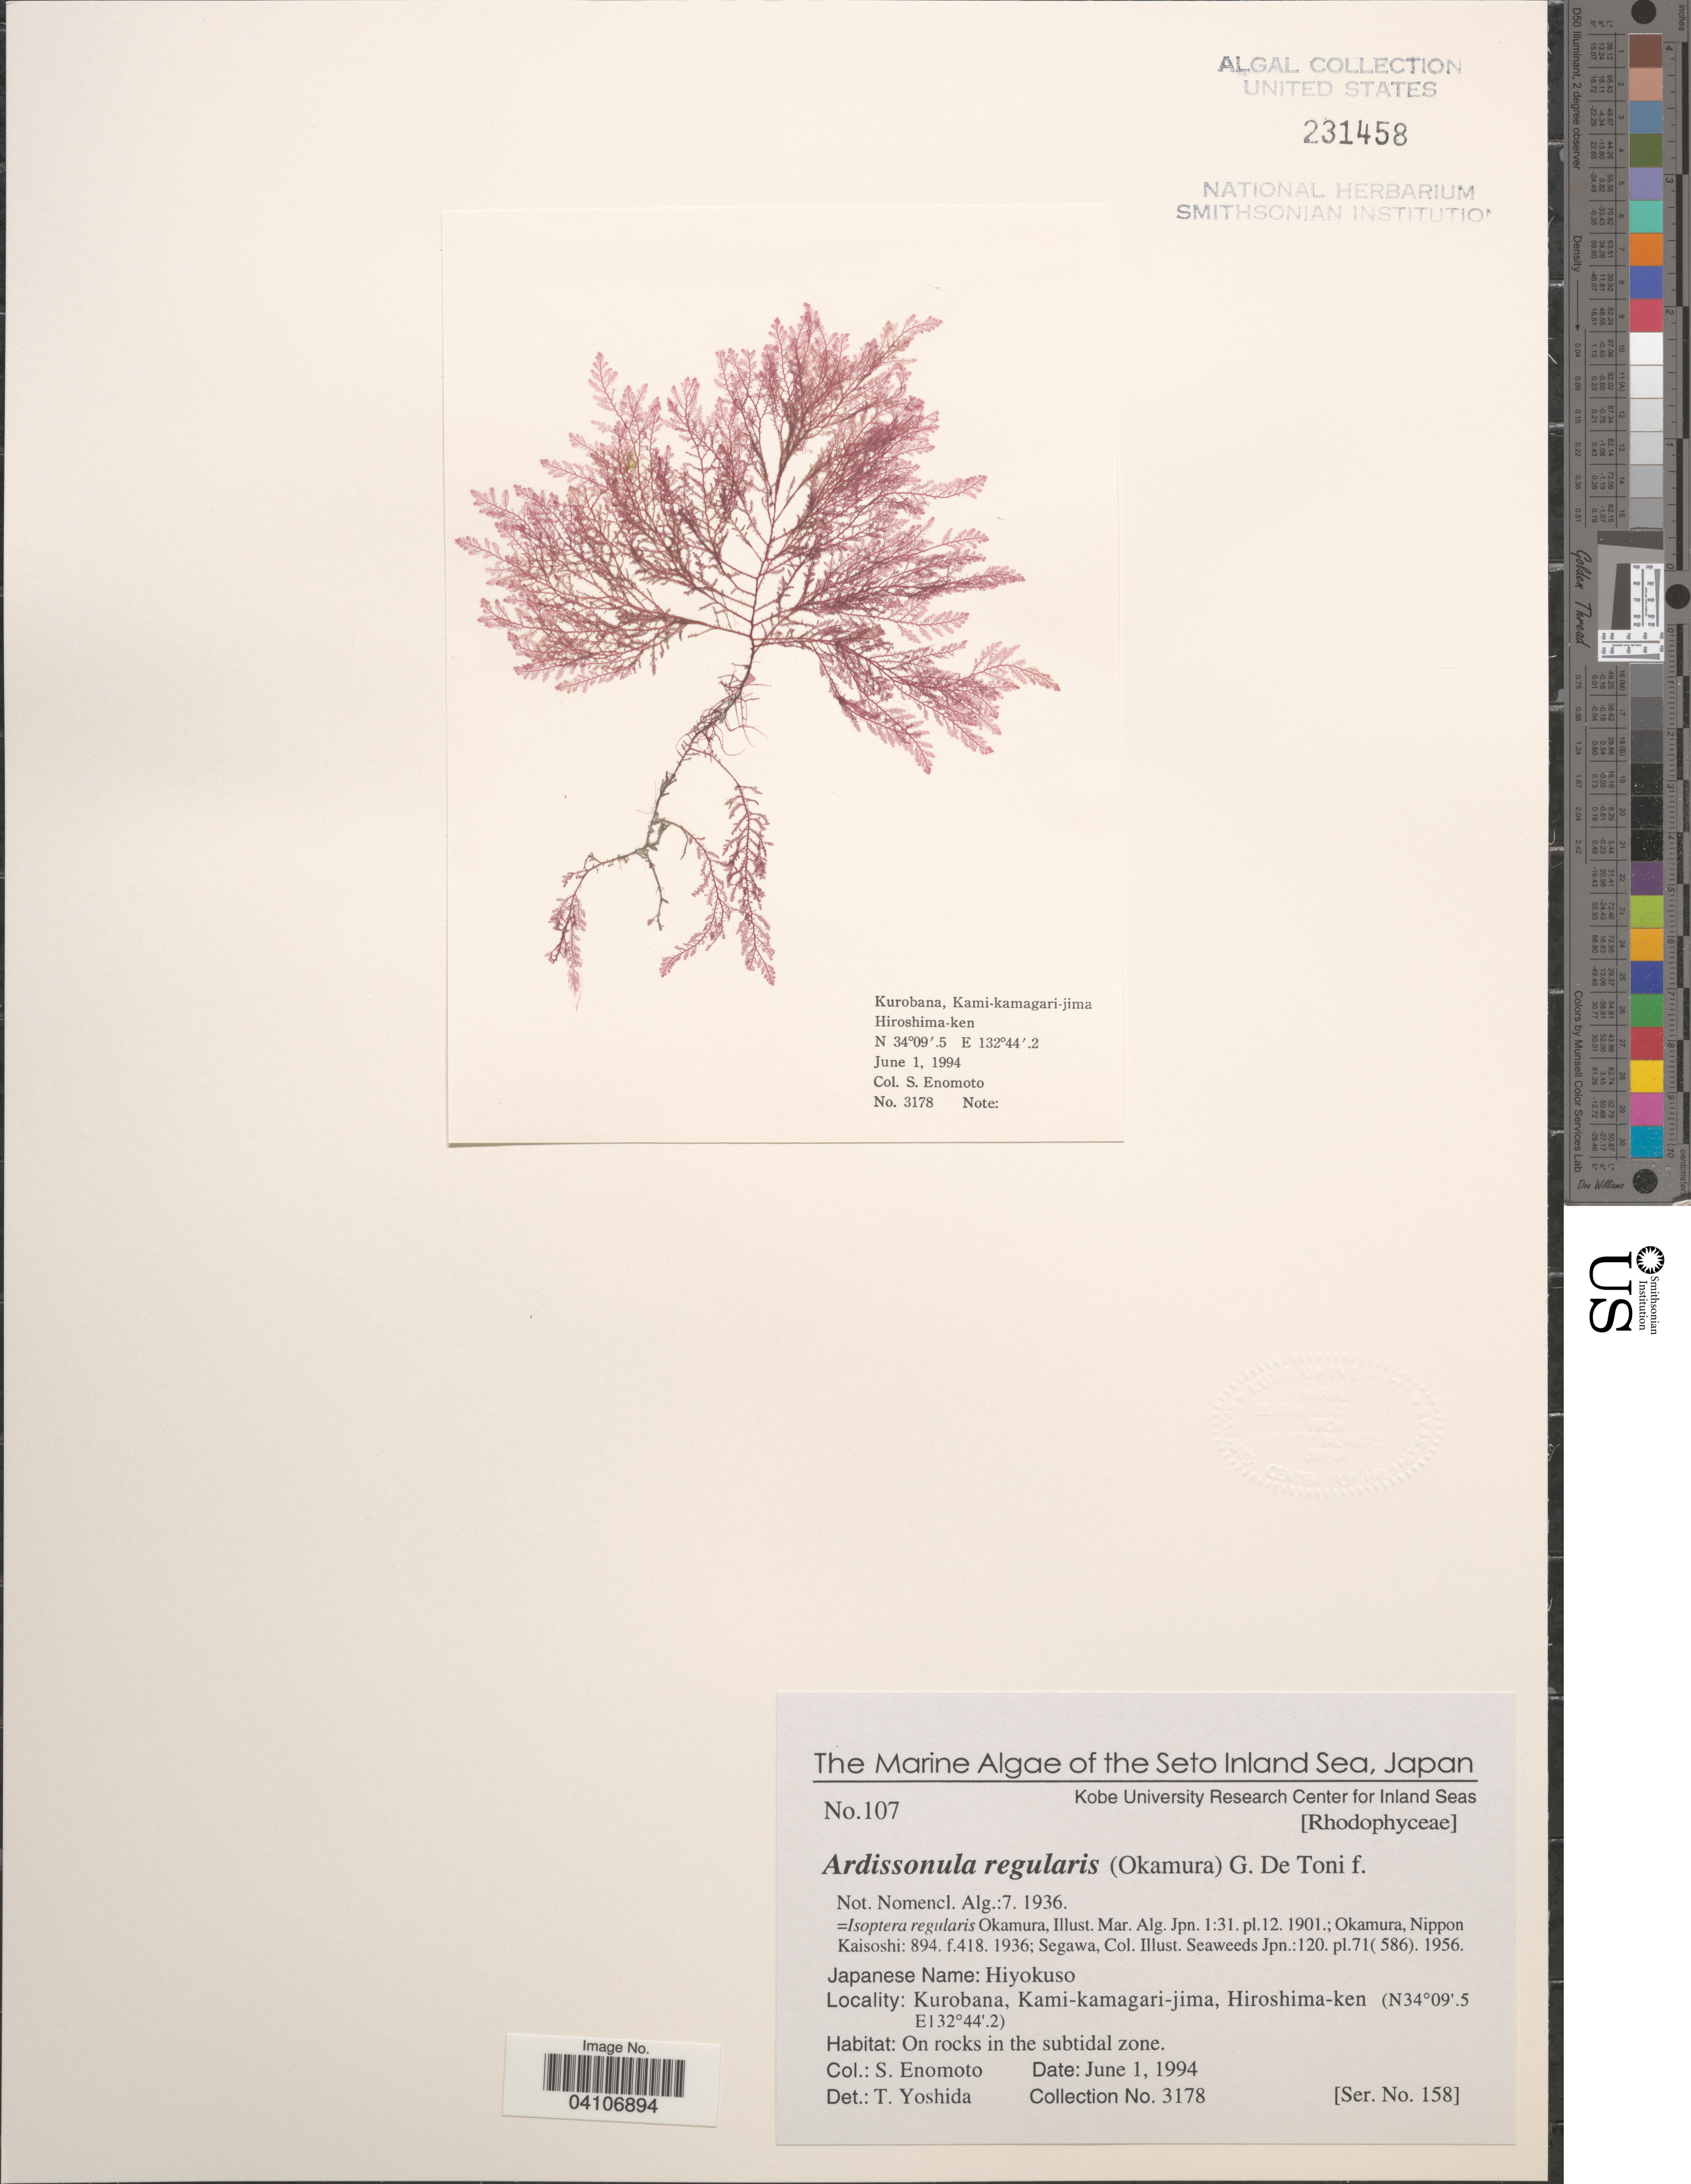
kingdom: Plantae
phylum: Rhodophyta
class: Florideophyceae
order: Ceramiales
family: Rhodomelaceae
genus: Ardissonula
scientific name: Ardissonula regularis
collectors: S. Enomoto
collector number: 3178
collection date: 1994-06-01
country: Japan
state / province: Hirosima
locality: The Seto Inland Sea. Kurobana, Kami-kamagari-jima, Hiroshima-ken. On rocks in the subtidal zone.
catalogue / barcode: US 231458